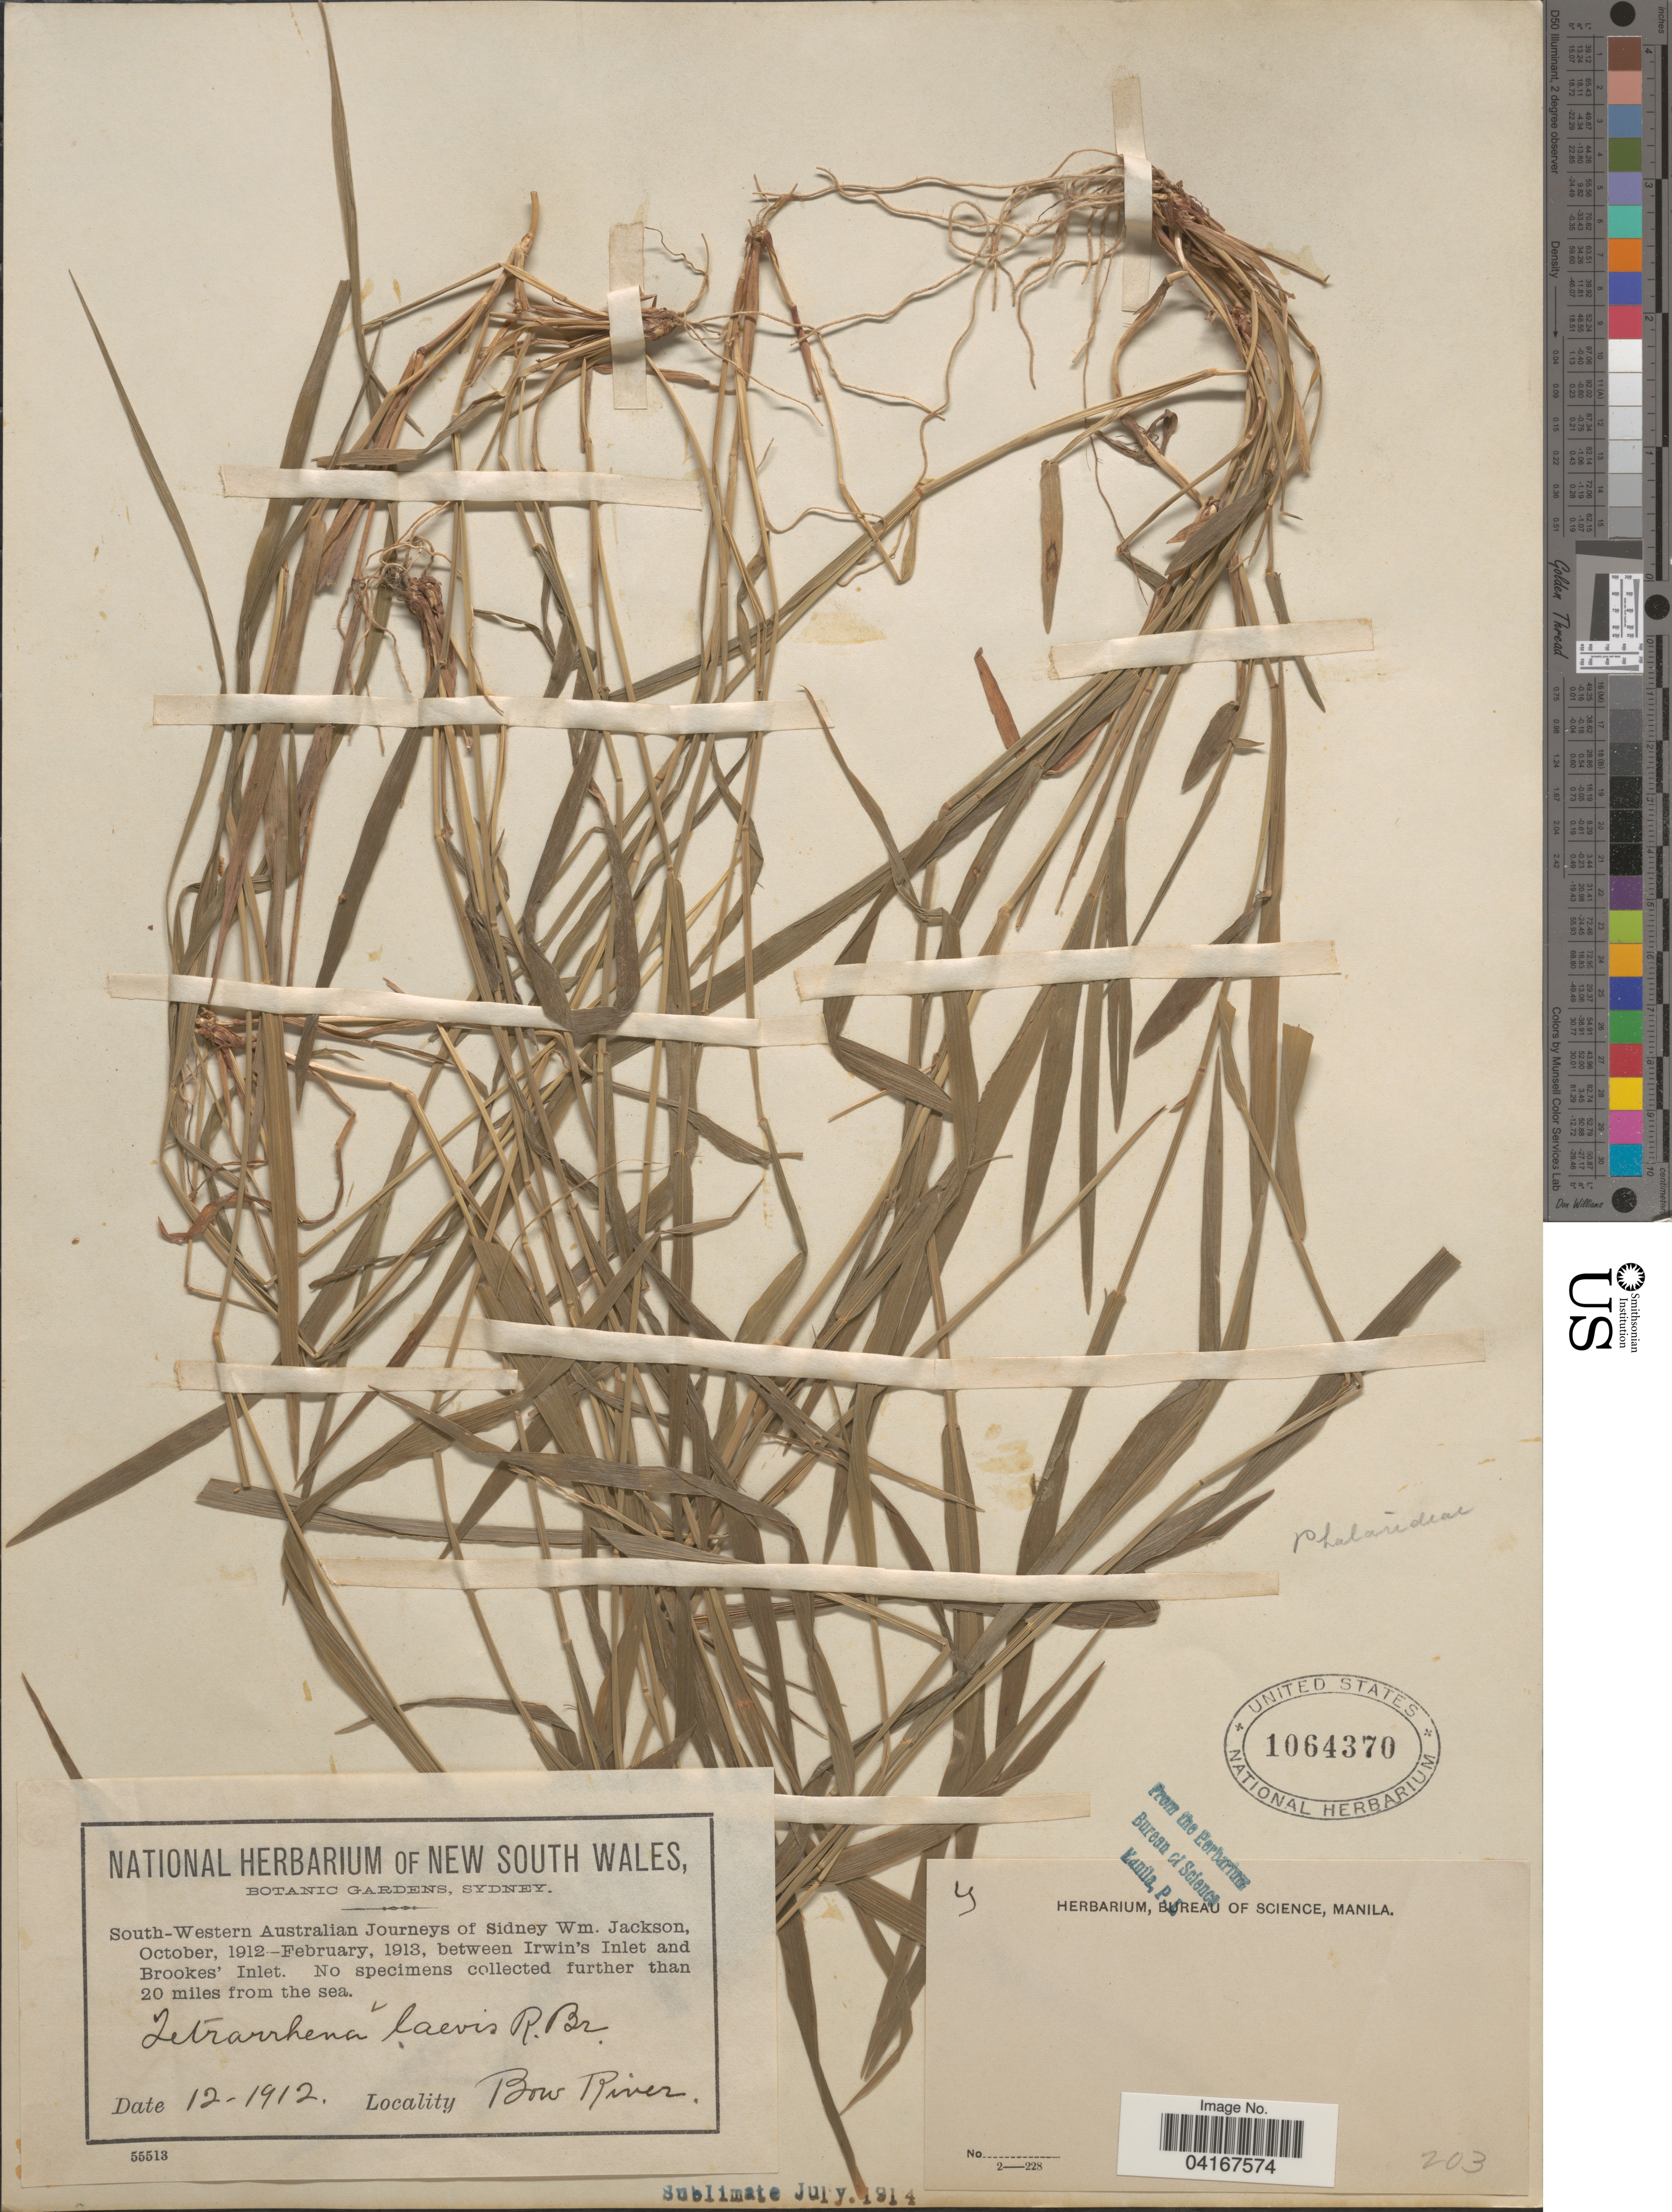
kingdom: Plantae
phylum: Tracheophyta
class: Liliopsida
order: Poales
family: Poaceae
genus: Tetrarrhena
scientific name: Tetrarrhena laevis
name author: R. Br.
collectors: Jackson, S. W.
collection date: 1912-12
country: Australia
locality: South-Western Australian Journeys of Sidney, between Irwin's Inlet and Brookes' Inlet. No specimens collected further than 20 miles from the sea. Bow River.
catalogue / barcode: US 1064370